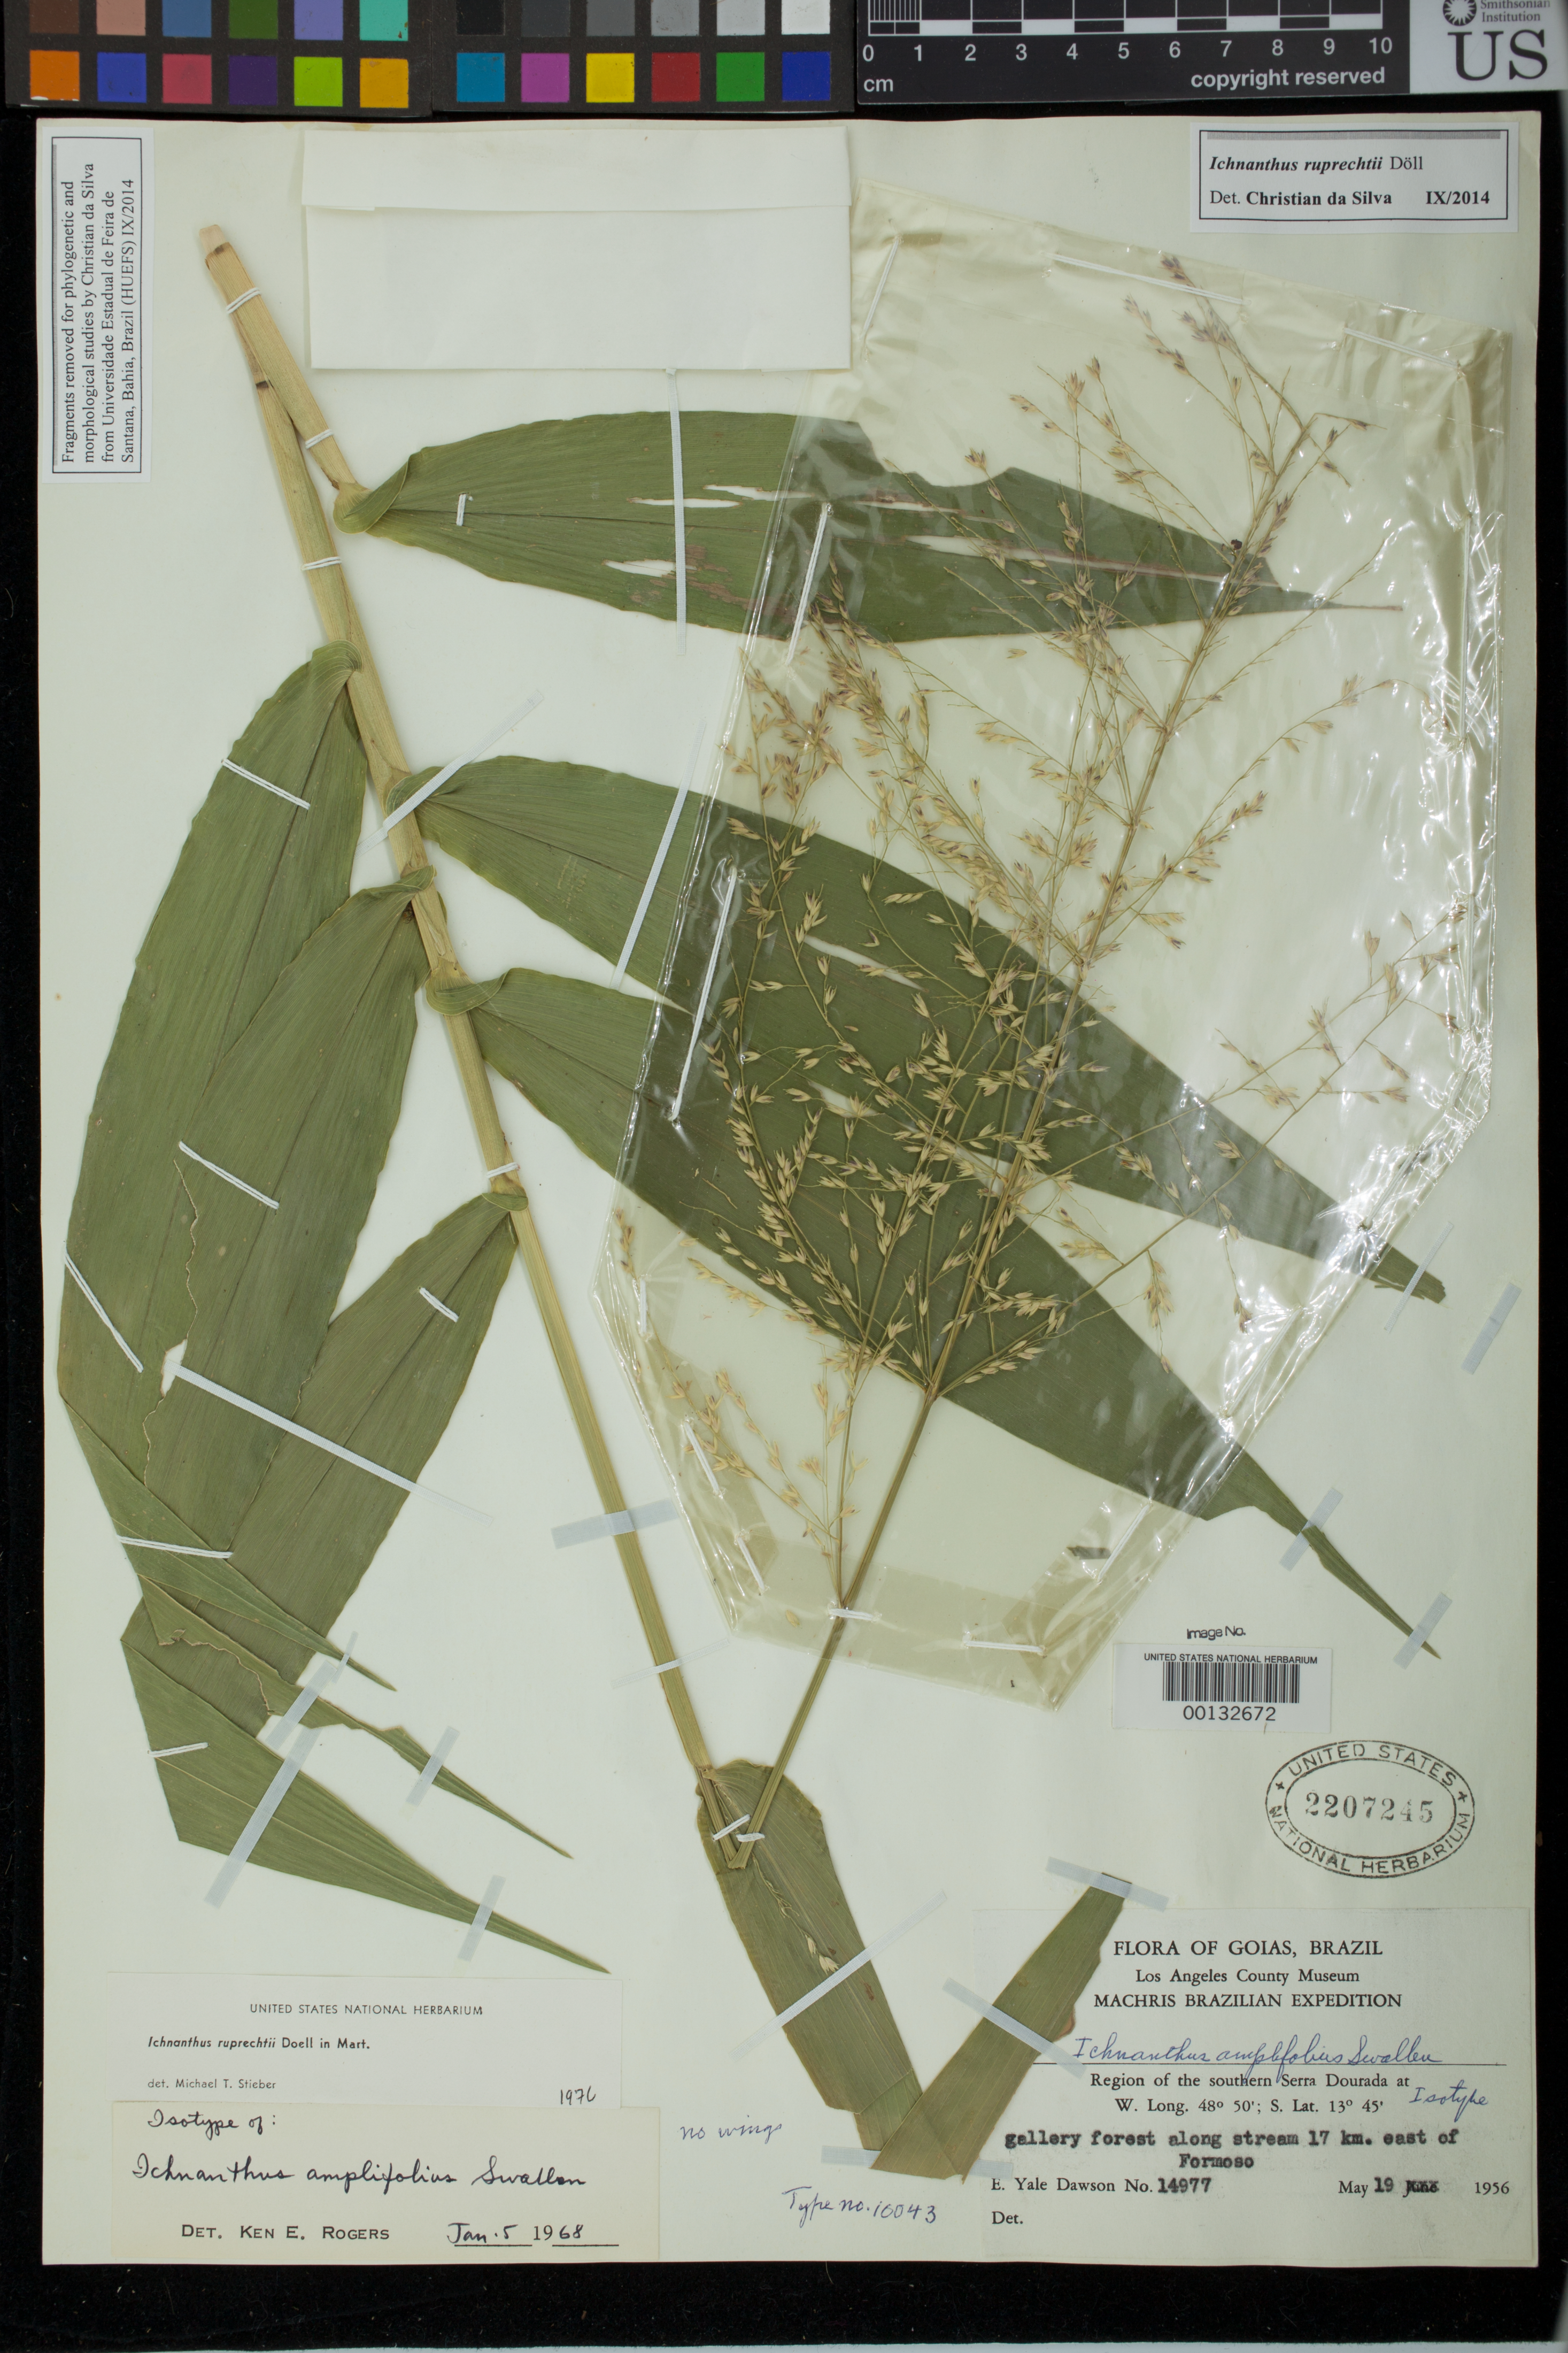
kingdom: Plantae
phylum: Tracheophyta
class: Liliopsida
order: Poales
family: Poaceae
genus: Ichnanthus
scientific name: Ichnanthus amplifolius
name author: Swallen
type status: Isotype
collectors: E. Y. Dawson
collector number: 14977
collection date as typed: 19 May 1956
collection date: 1956-05-19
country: Brazil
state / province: Goiás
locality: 17 km. E of Formosa.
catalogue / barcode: US 2207245